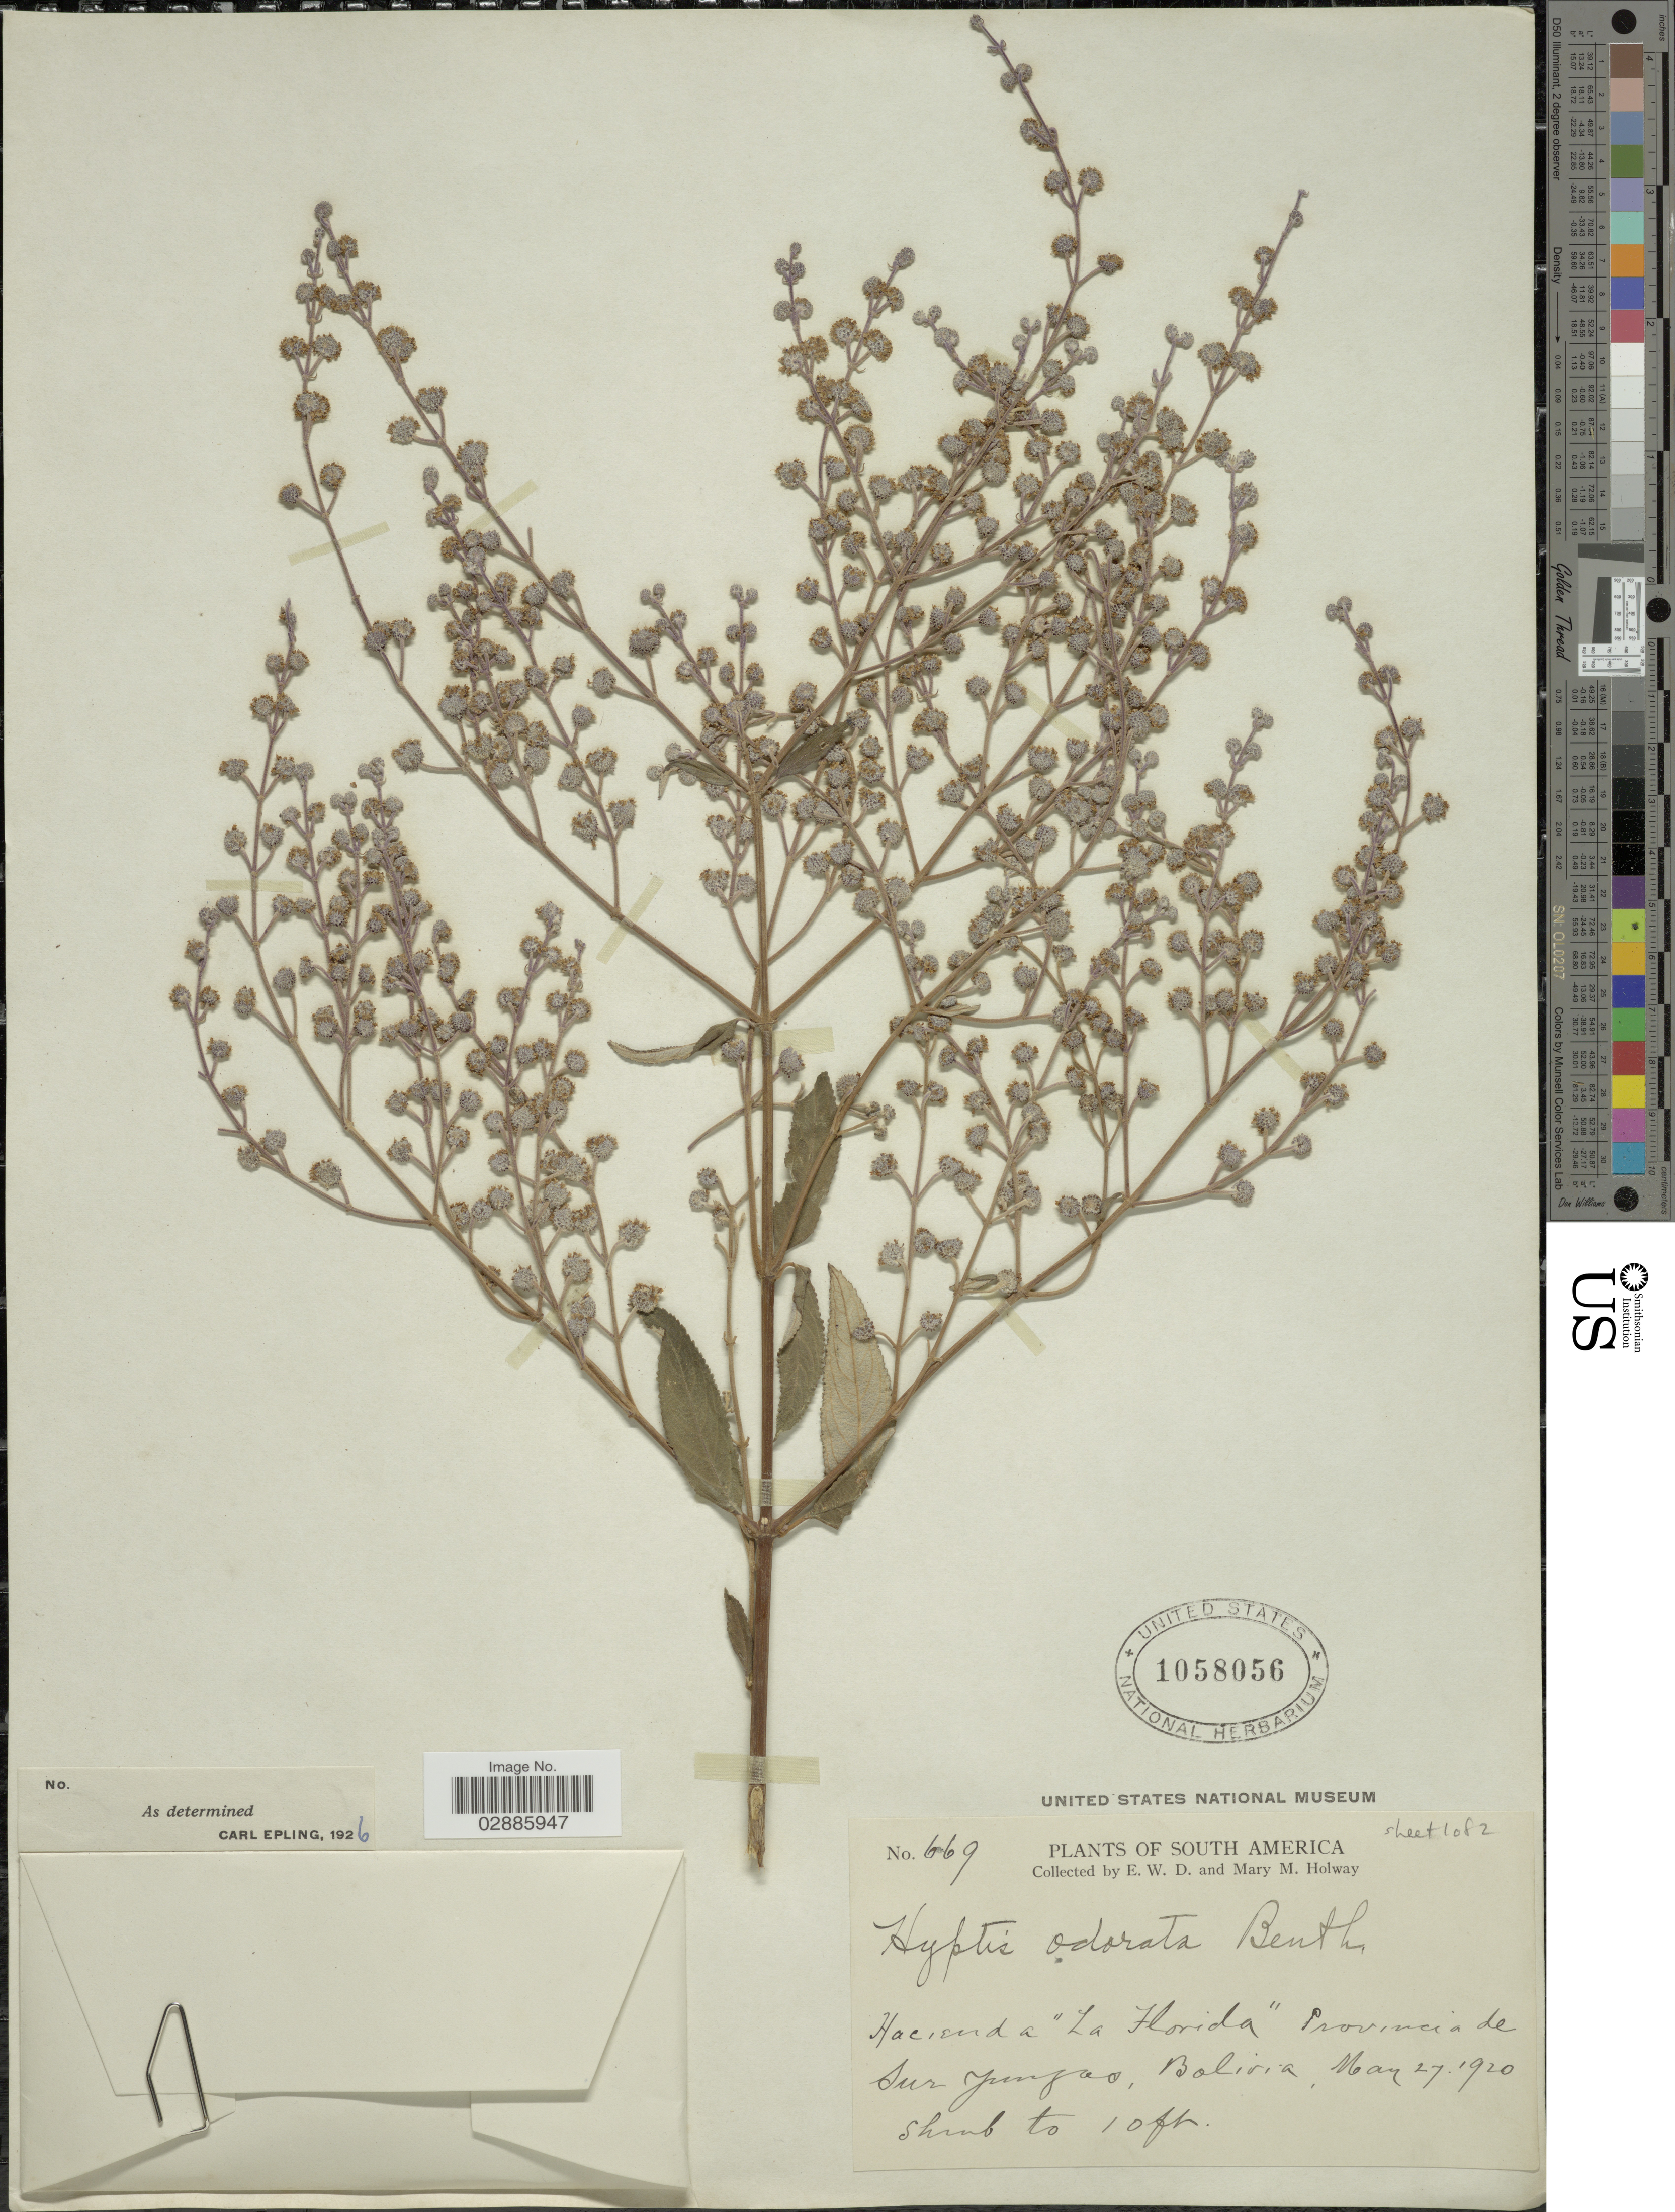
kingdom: Plantae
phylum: Tracheophyta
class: Magnoliopsida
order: Lamiales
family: Lamiaceae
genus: Hyptis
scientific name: Hyptis odorata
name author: Benth.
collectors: E. W. D. Holway & M. M. Holway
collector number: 669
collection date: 1920-05-27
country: Bolivia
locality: Hacienda "La Florida" Provincia de Sur Yungas.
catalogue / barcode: US 1058056